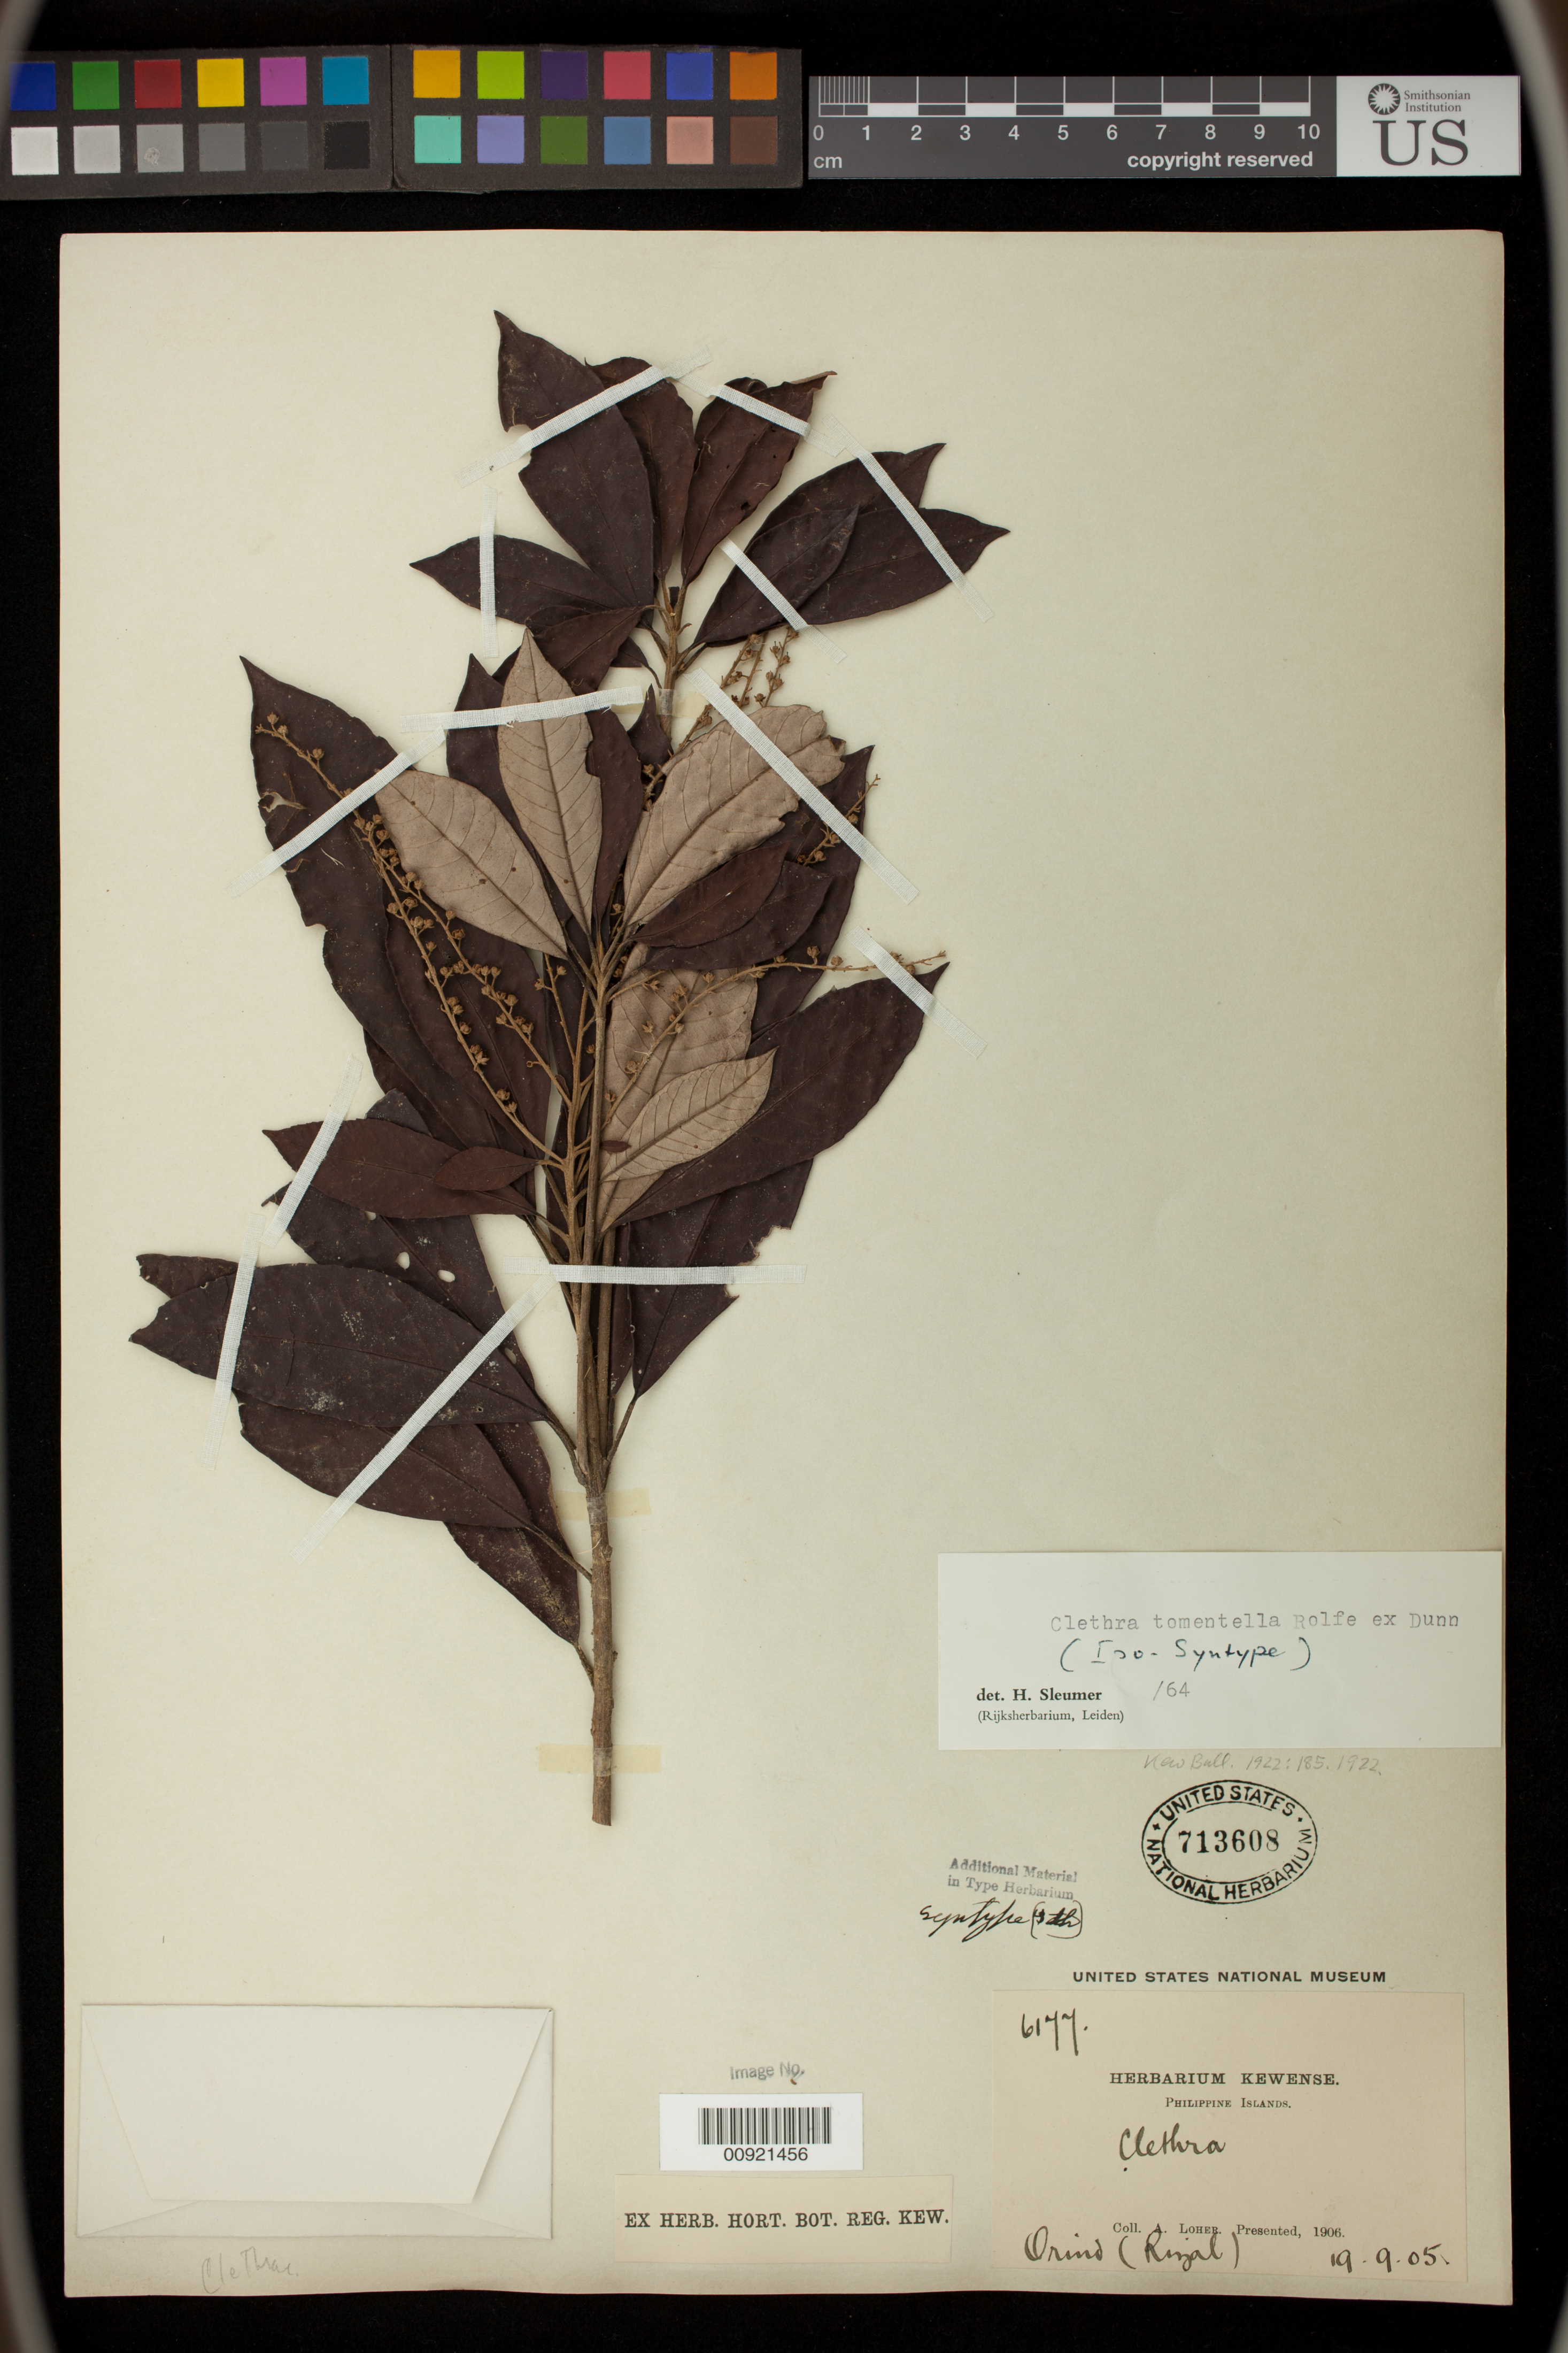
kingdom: Plantae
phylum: Tracheophyta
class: Magnoliopsida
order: Ericales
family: Clethraceae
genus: Clethra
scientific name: Clethra tomentella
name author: Rolfe ex Dunn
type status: Syntype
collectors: A. Loher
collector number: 6177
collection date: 1905-09-19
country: Philippines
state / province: Calabarzon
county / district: Rizal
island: Luzon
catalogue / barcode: US 713608